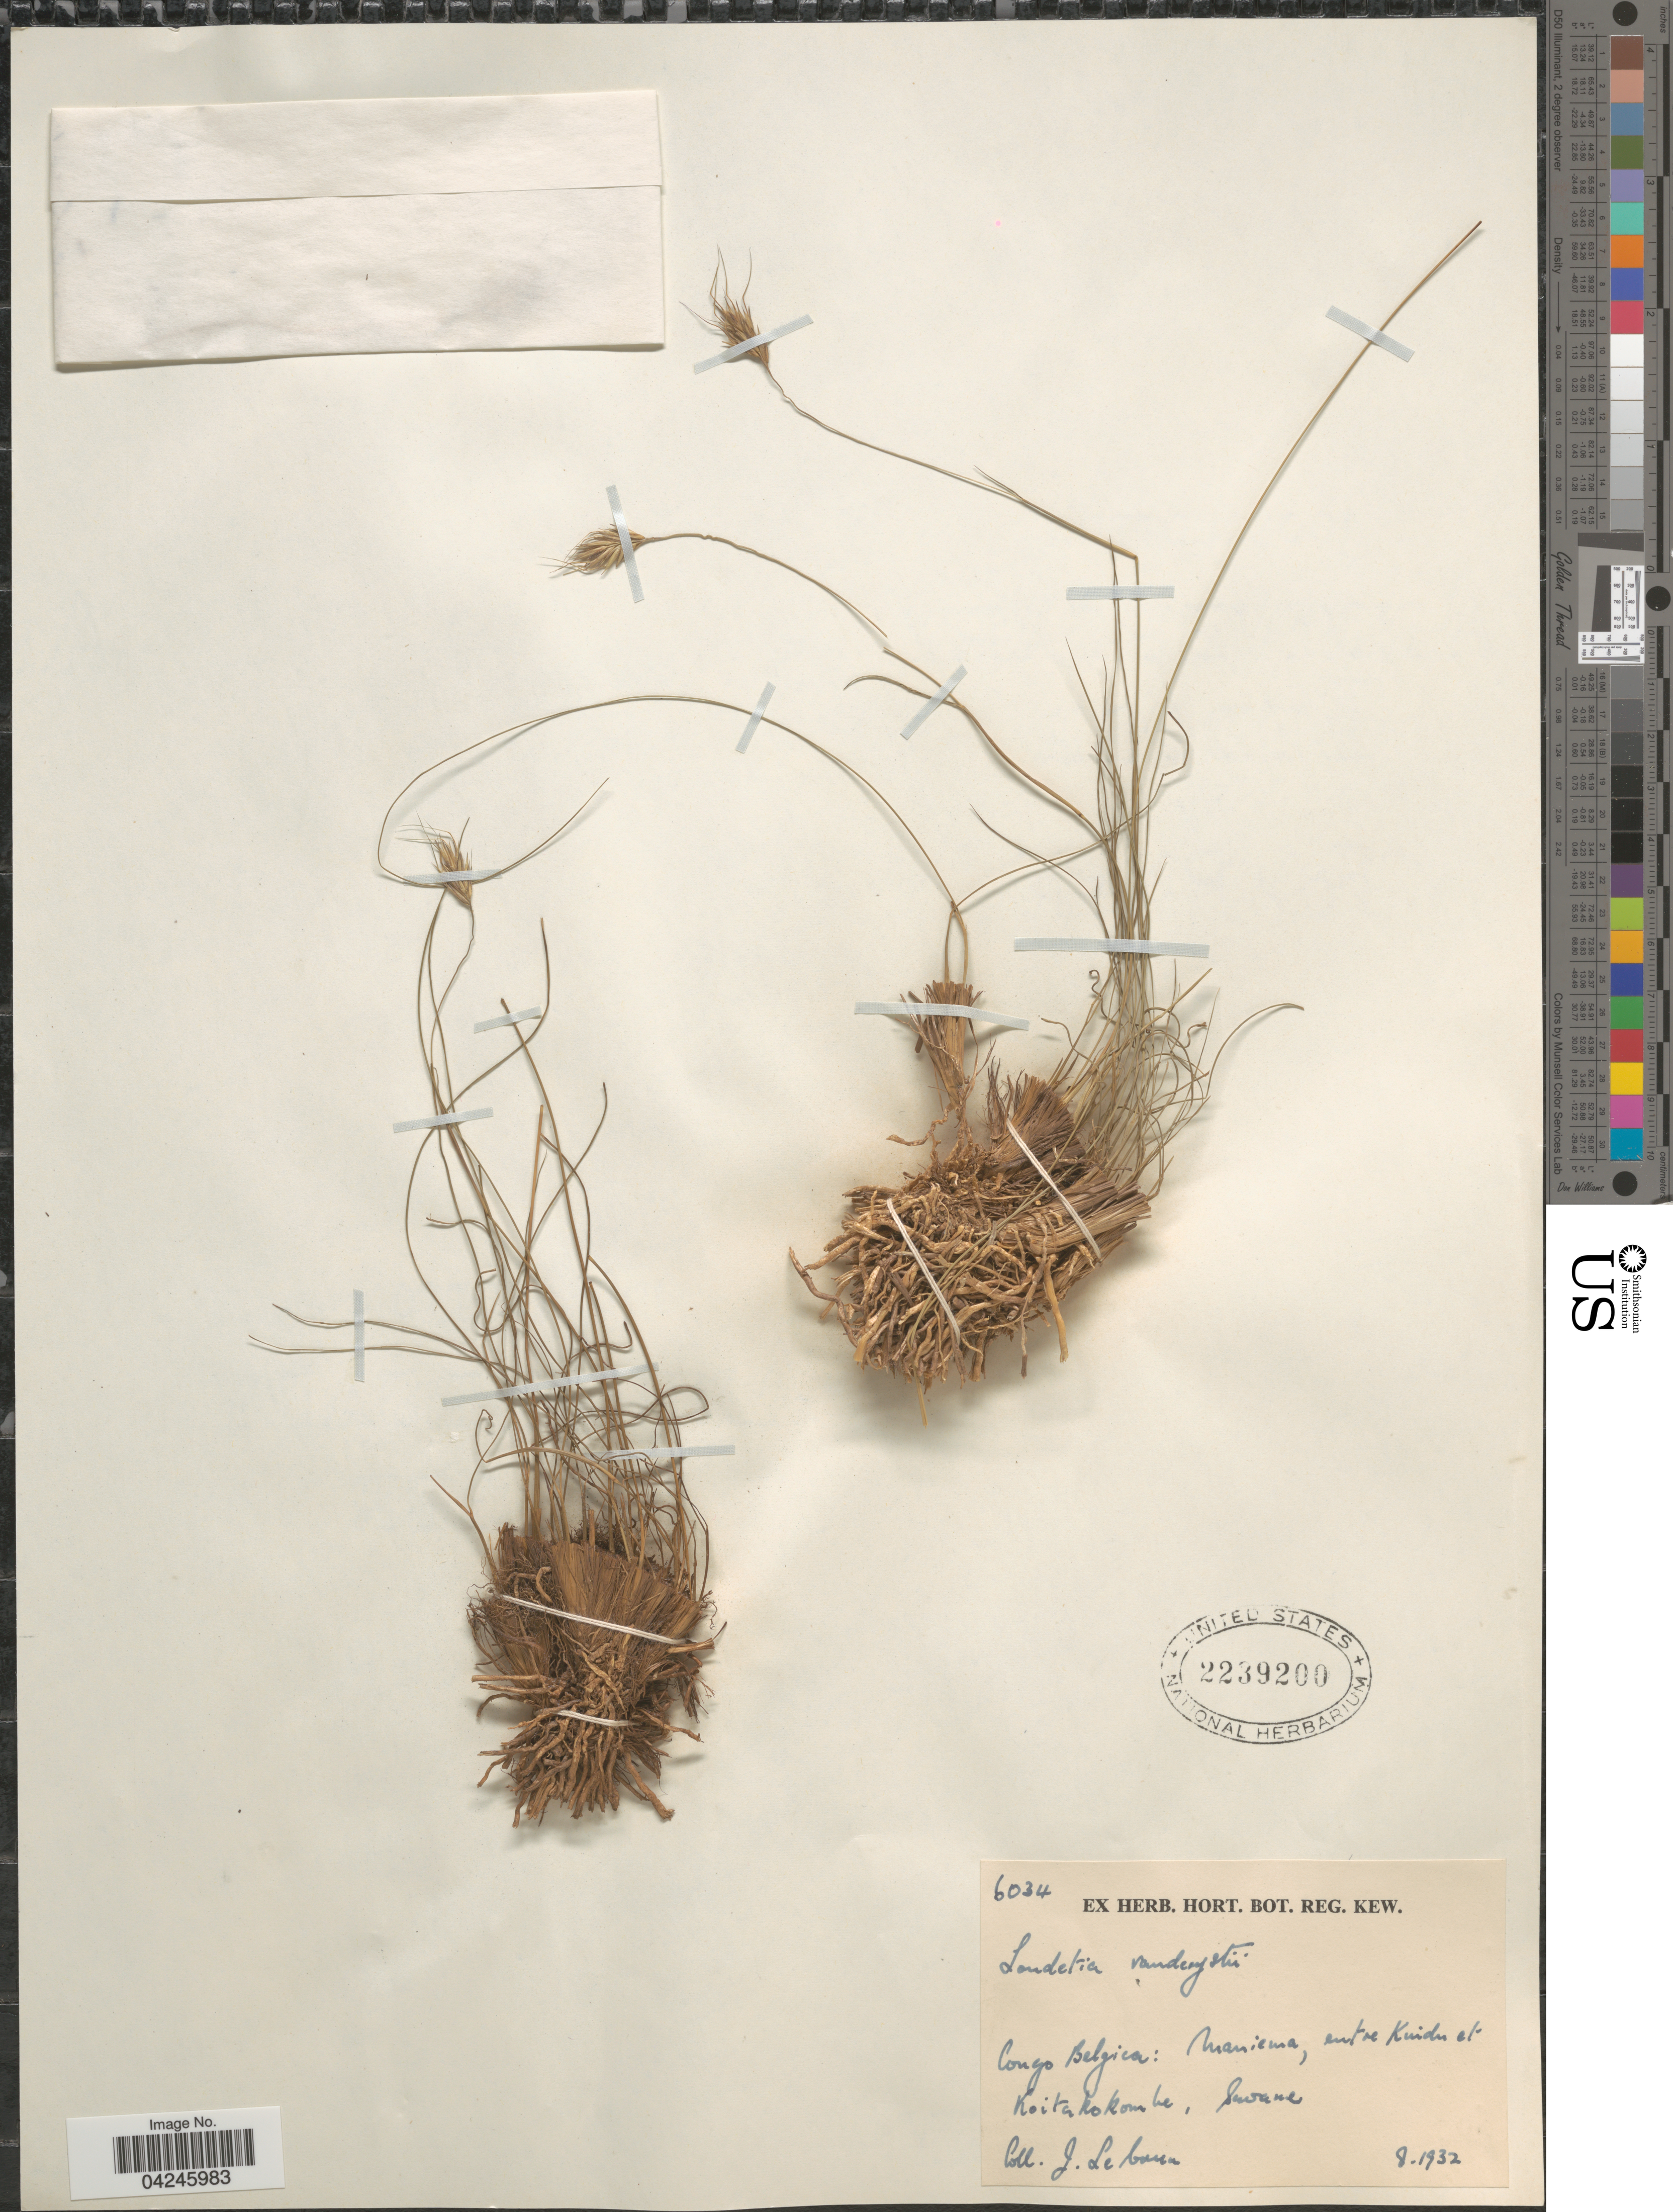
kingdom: Plantae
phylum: Tracheophyta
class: Liliopsida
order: Poales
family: Poaceae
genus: Loudetia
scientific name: Loudetia vanderystii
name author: (De Wild.) C. E. Hubb.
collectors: J. A. Lebrun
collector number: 6034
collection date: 1932-08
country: Congo, Democratic Republic of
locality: Congo Belgica: Maniema, entre Kuidu et Koitakokombe, Savane.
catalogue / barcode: US 2239200